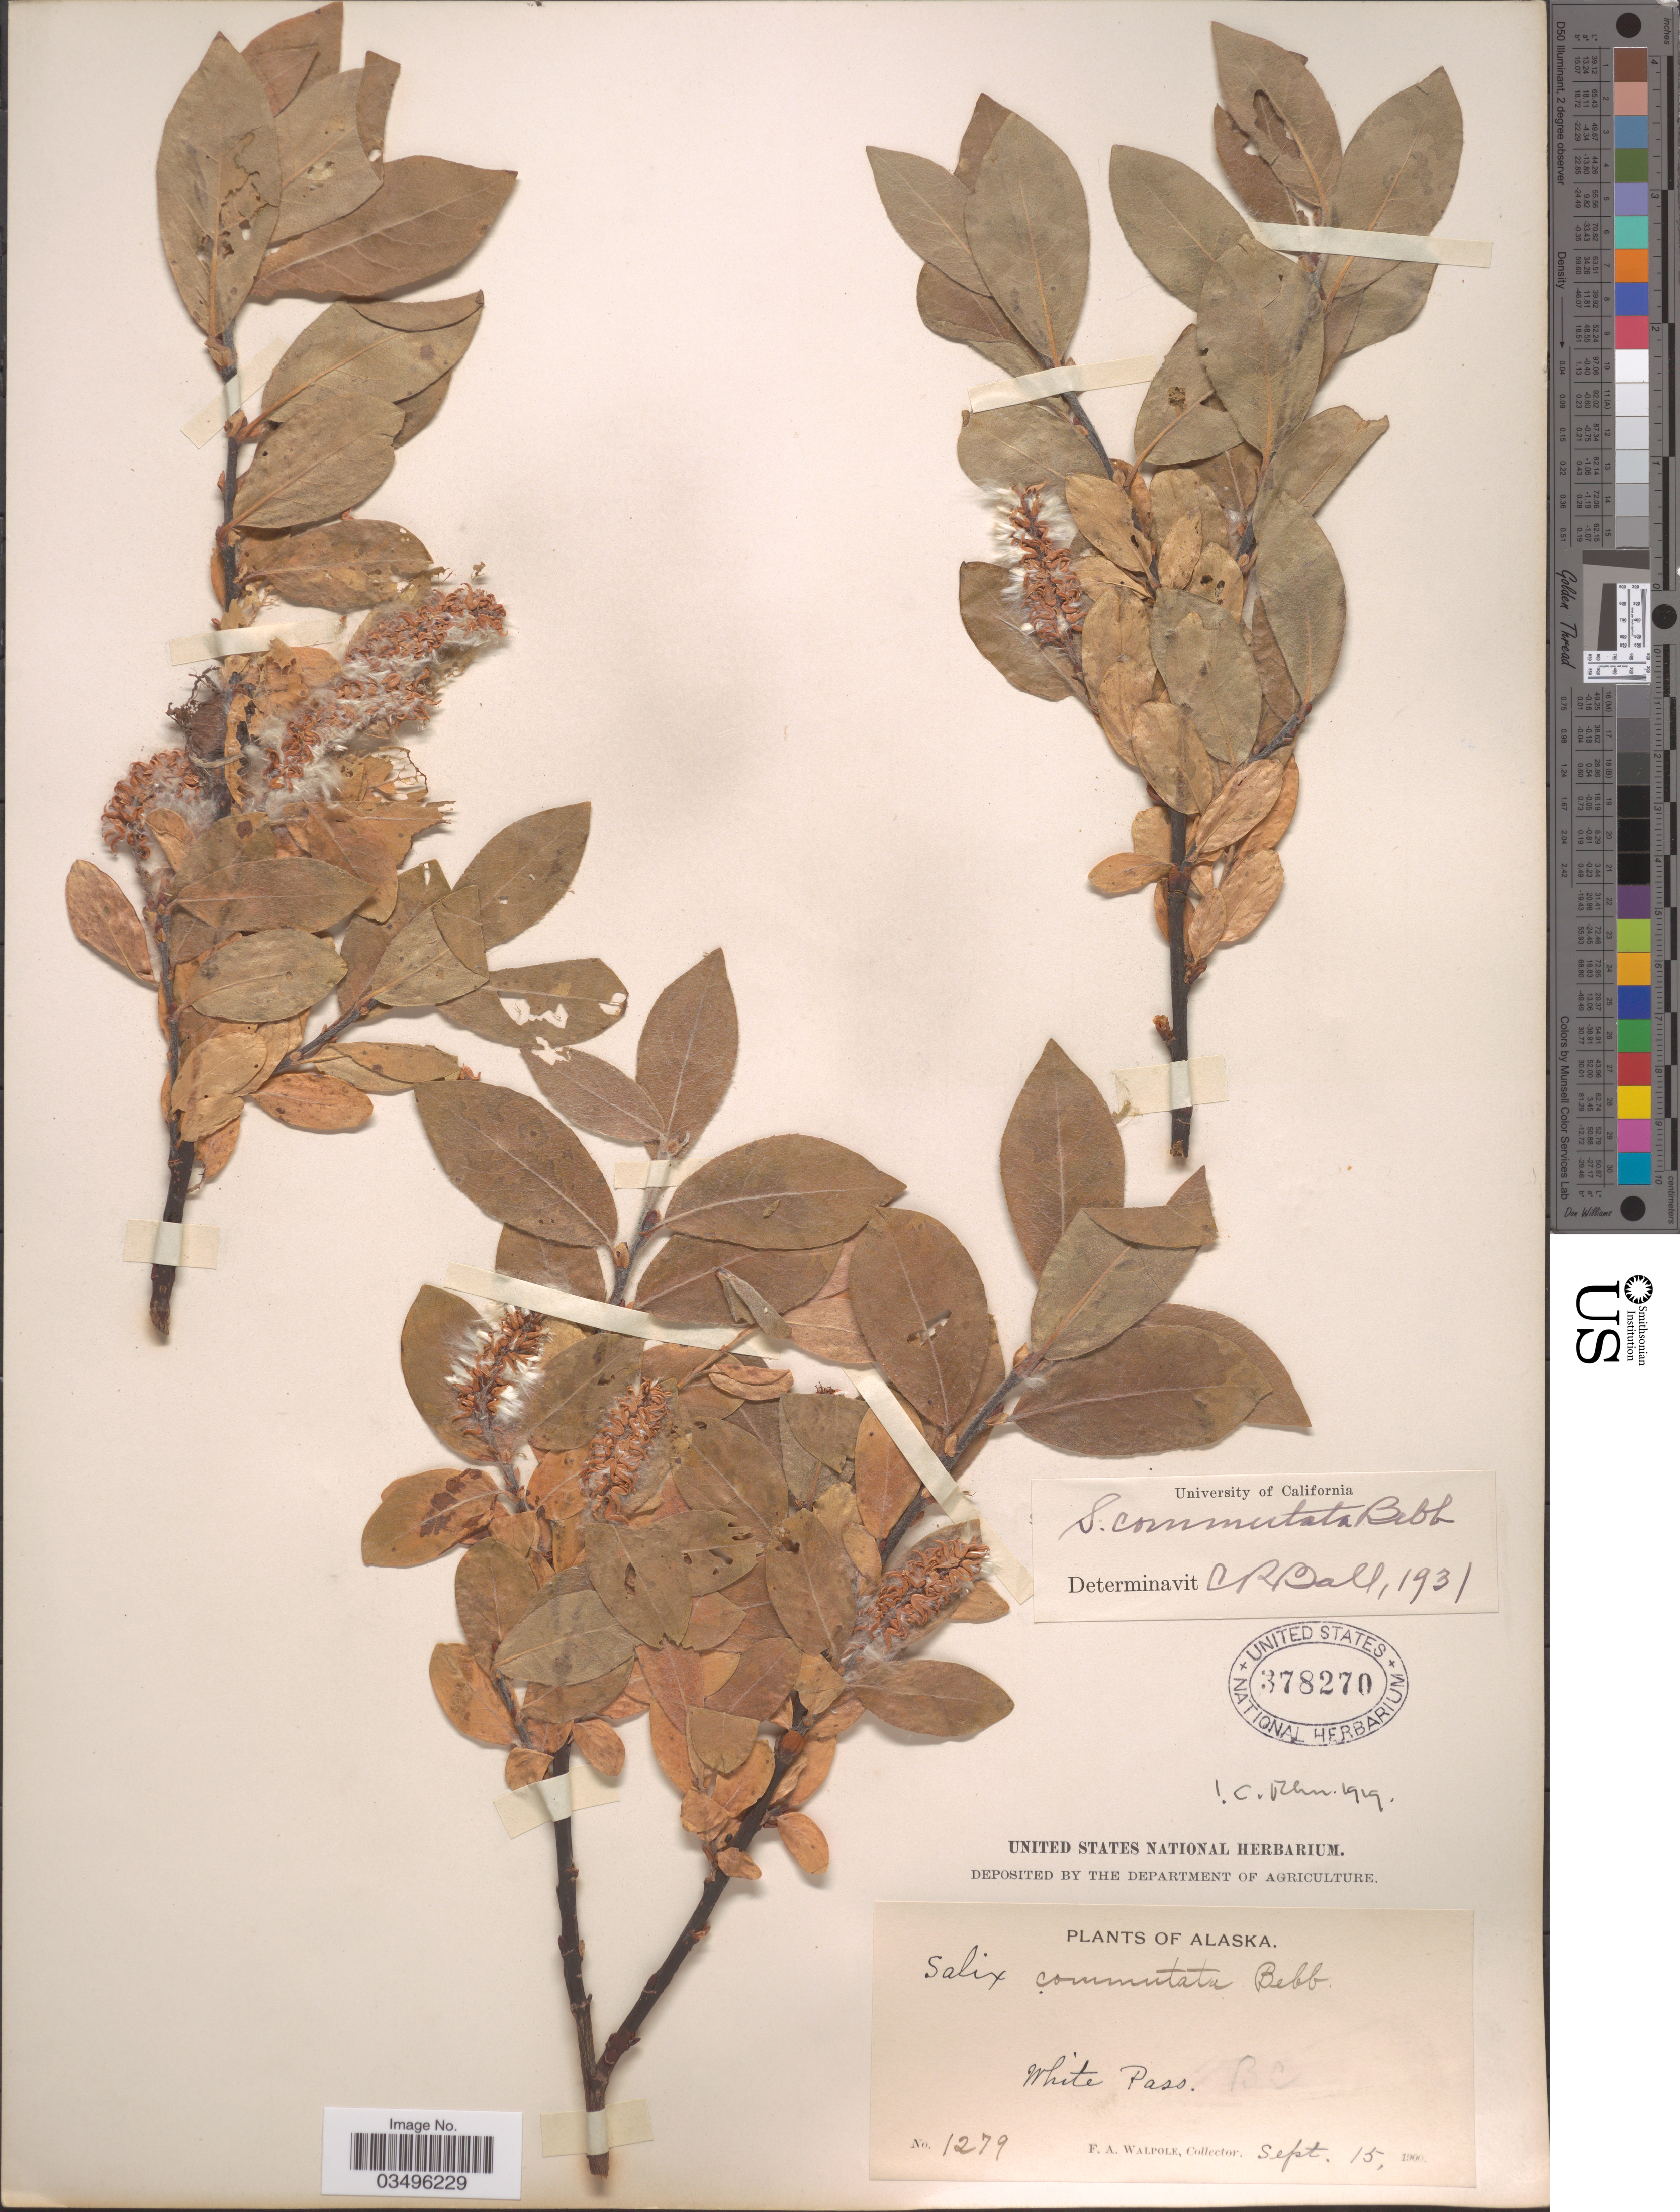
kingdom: Plantae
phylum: Tracheophyta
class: Magnoliopsida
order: Malpighiales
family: Salicaceae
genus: Salix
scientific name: Salix commutata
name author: Bebb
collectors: F. Walpole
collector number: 1279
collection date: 1900-09-15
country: United States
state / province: Alaska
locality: White Pass.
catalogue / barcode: US 378270